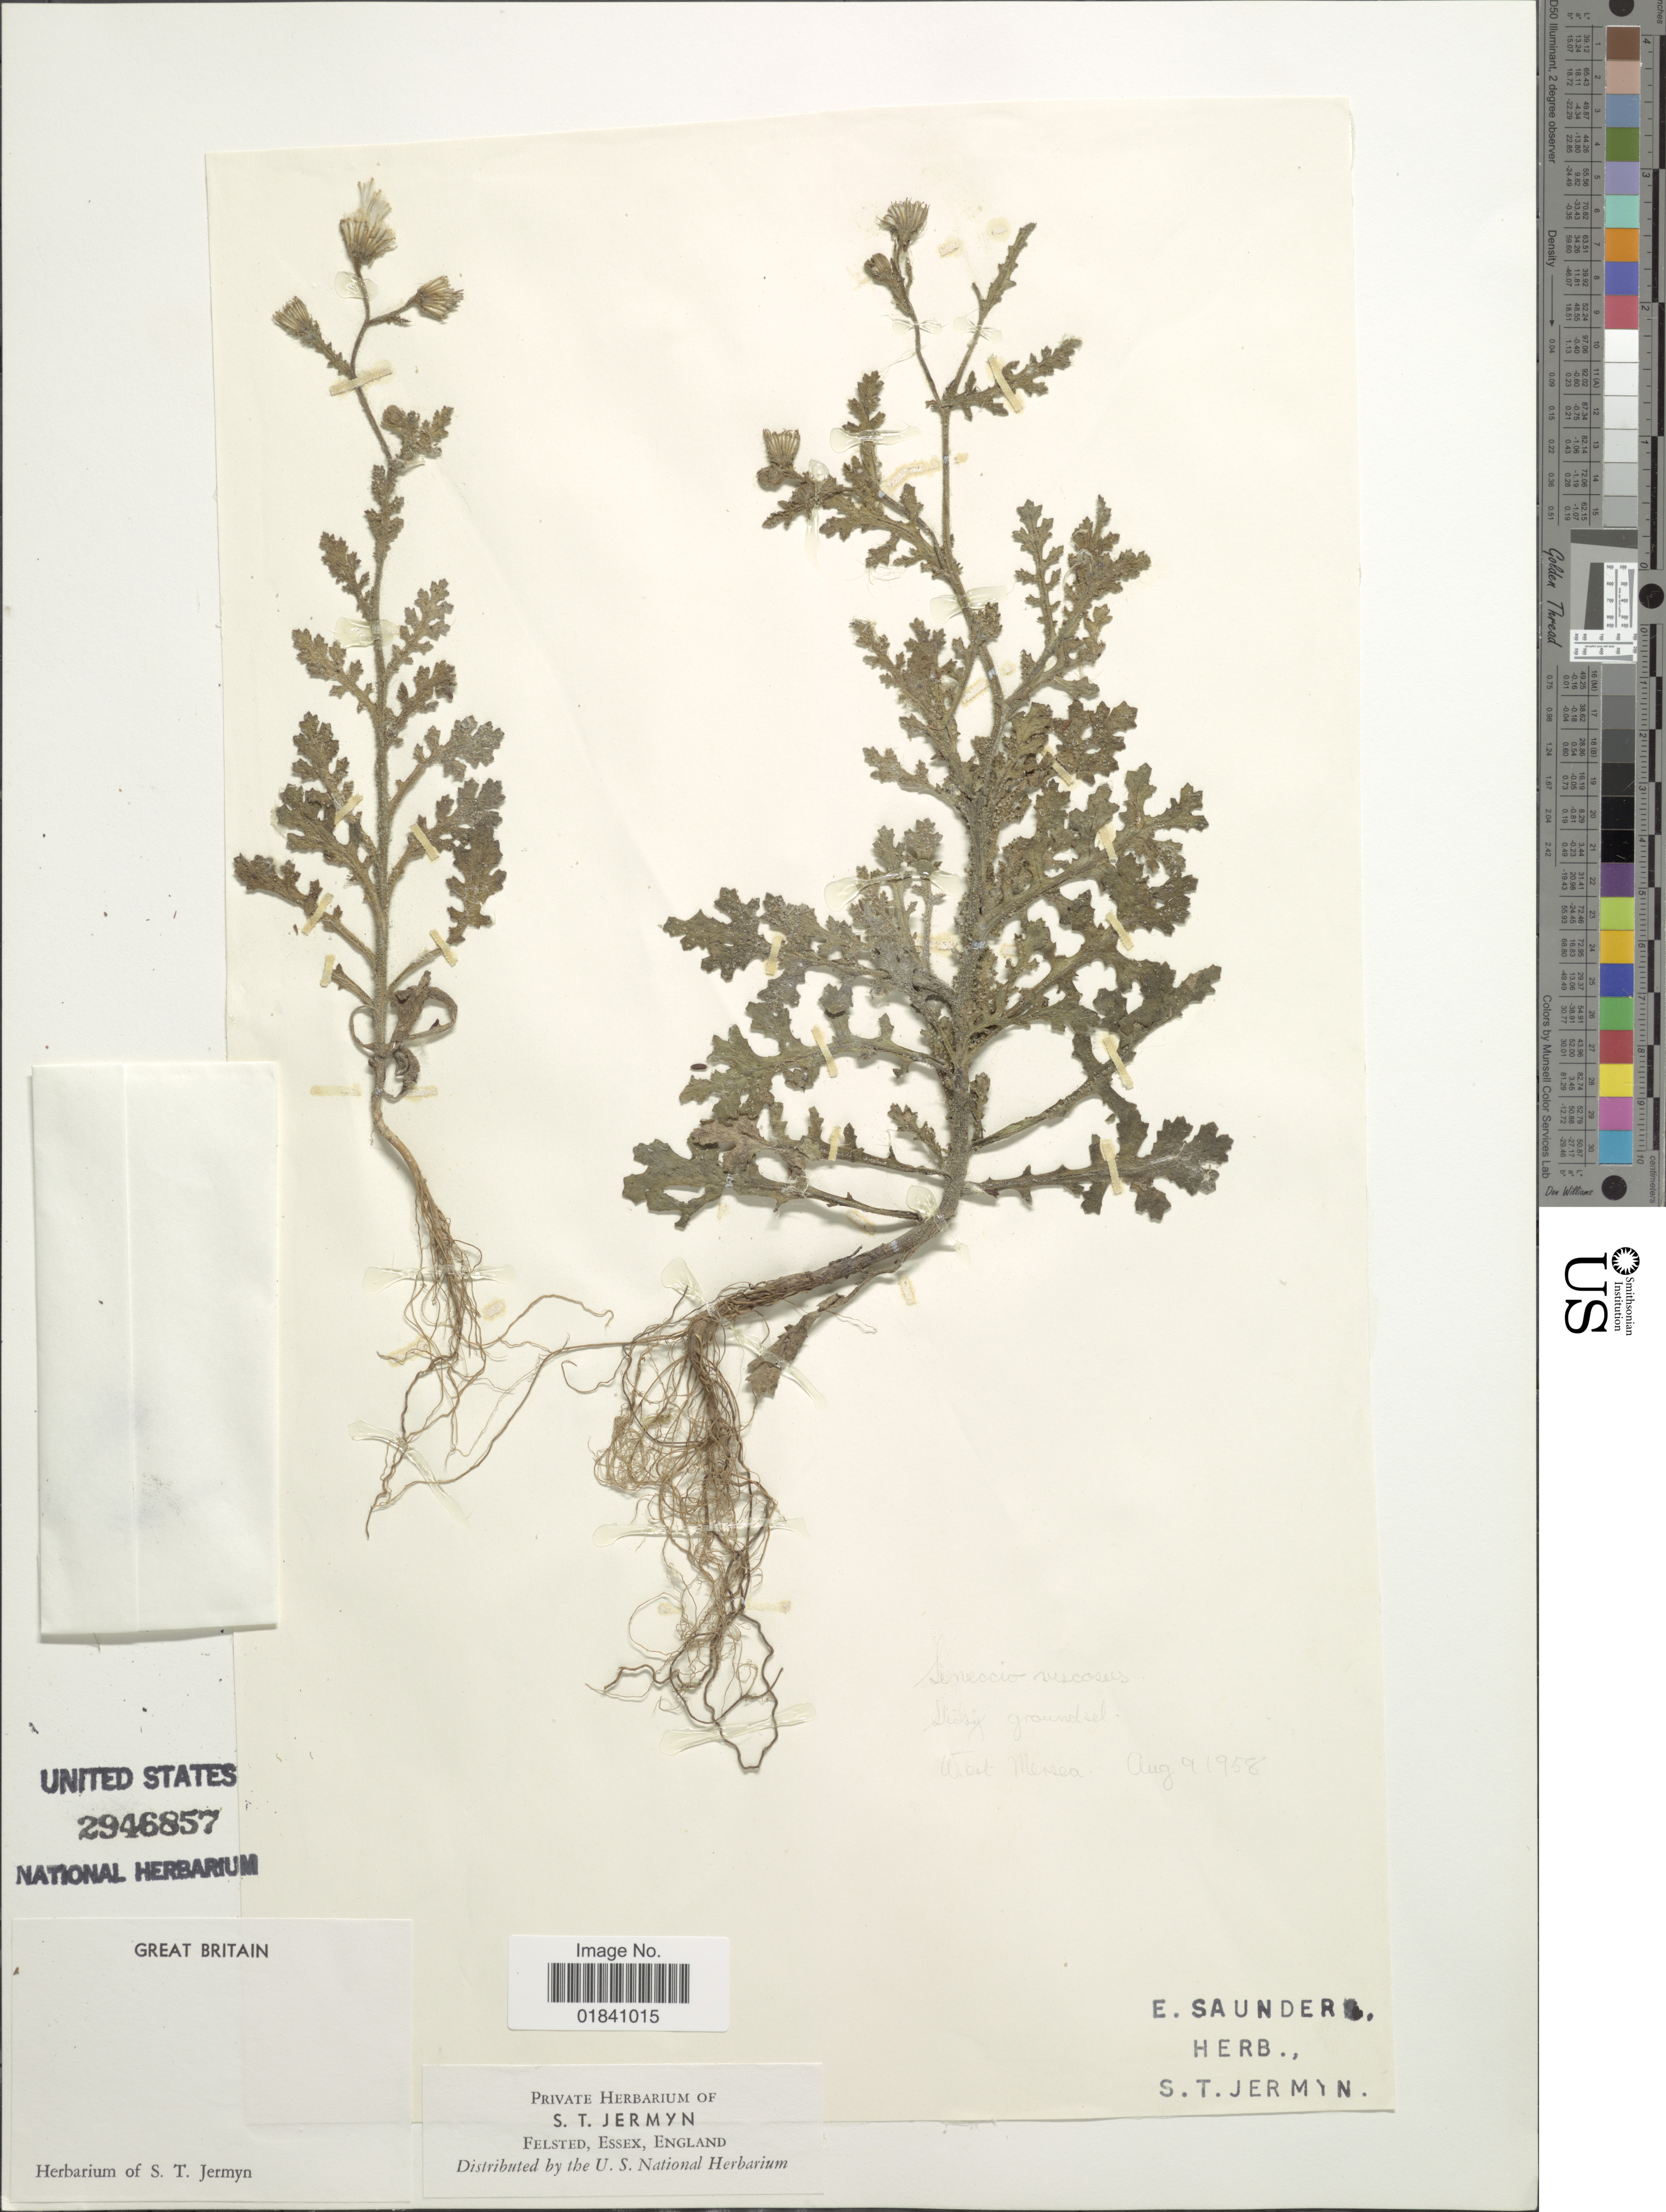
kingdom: Plantae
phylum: Tracheophyta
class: Magnoliopsida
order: Asterales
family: Asteraceae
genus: Senecio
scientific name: Senecio viscosus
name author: L.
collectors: E. Saunders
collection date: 1958-08-09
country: United Kingdom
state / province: England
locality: West Mersea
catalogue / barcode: US 2946857